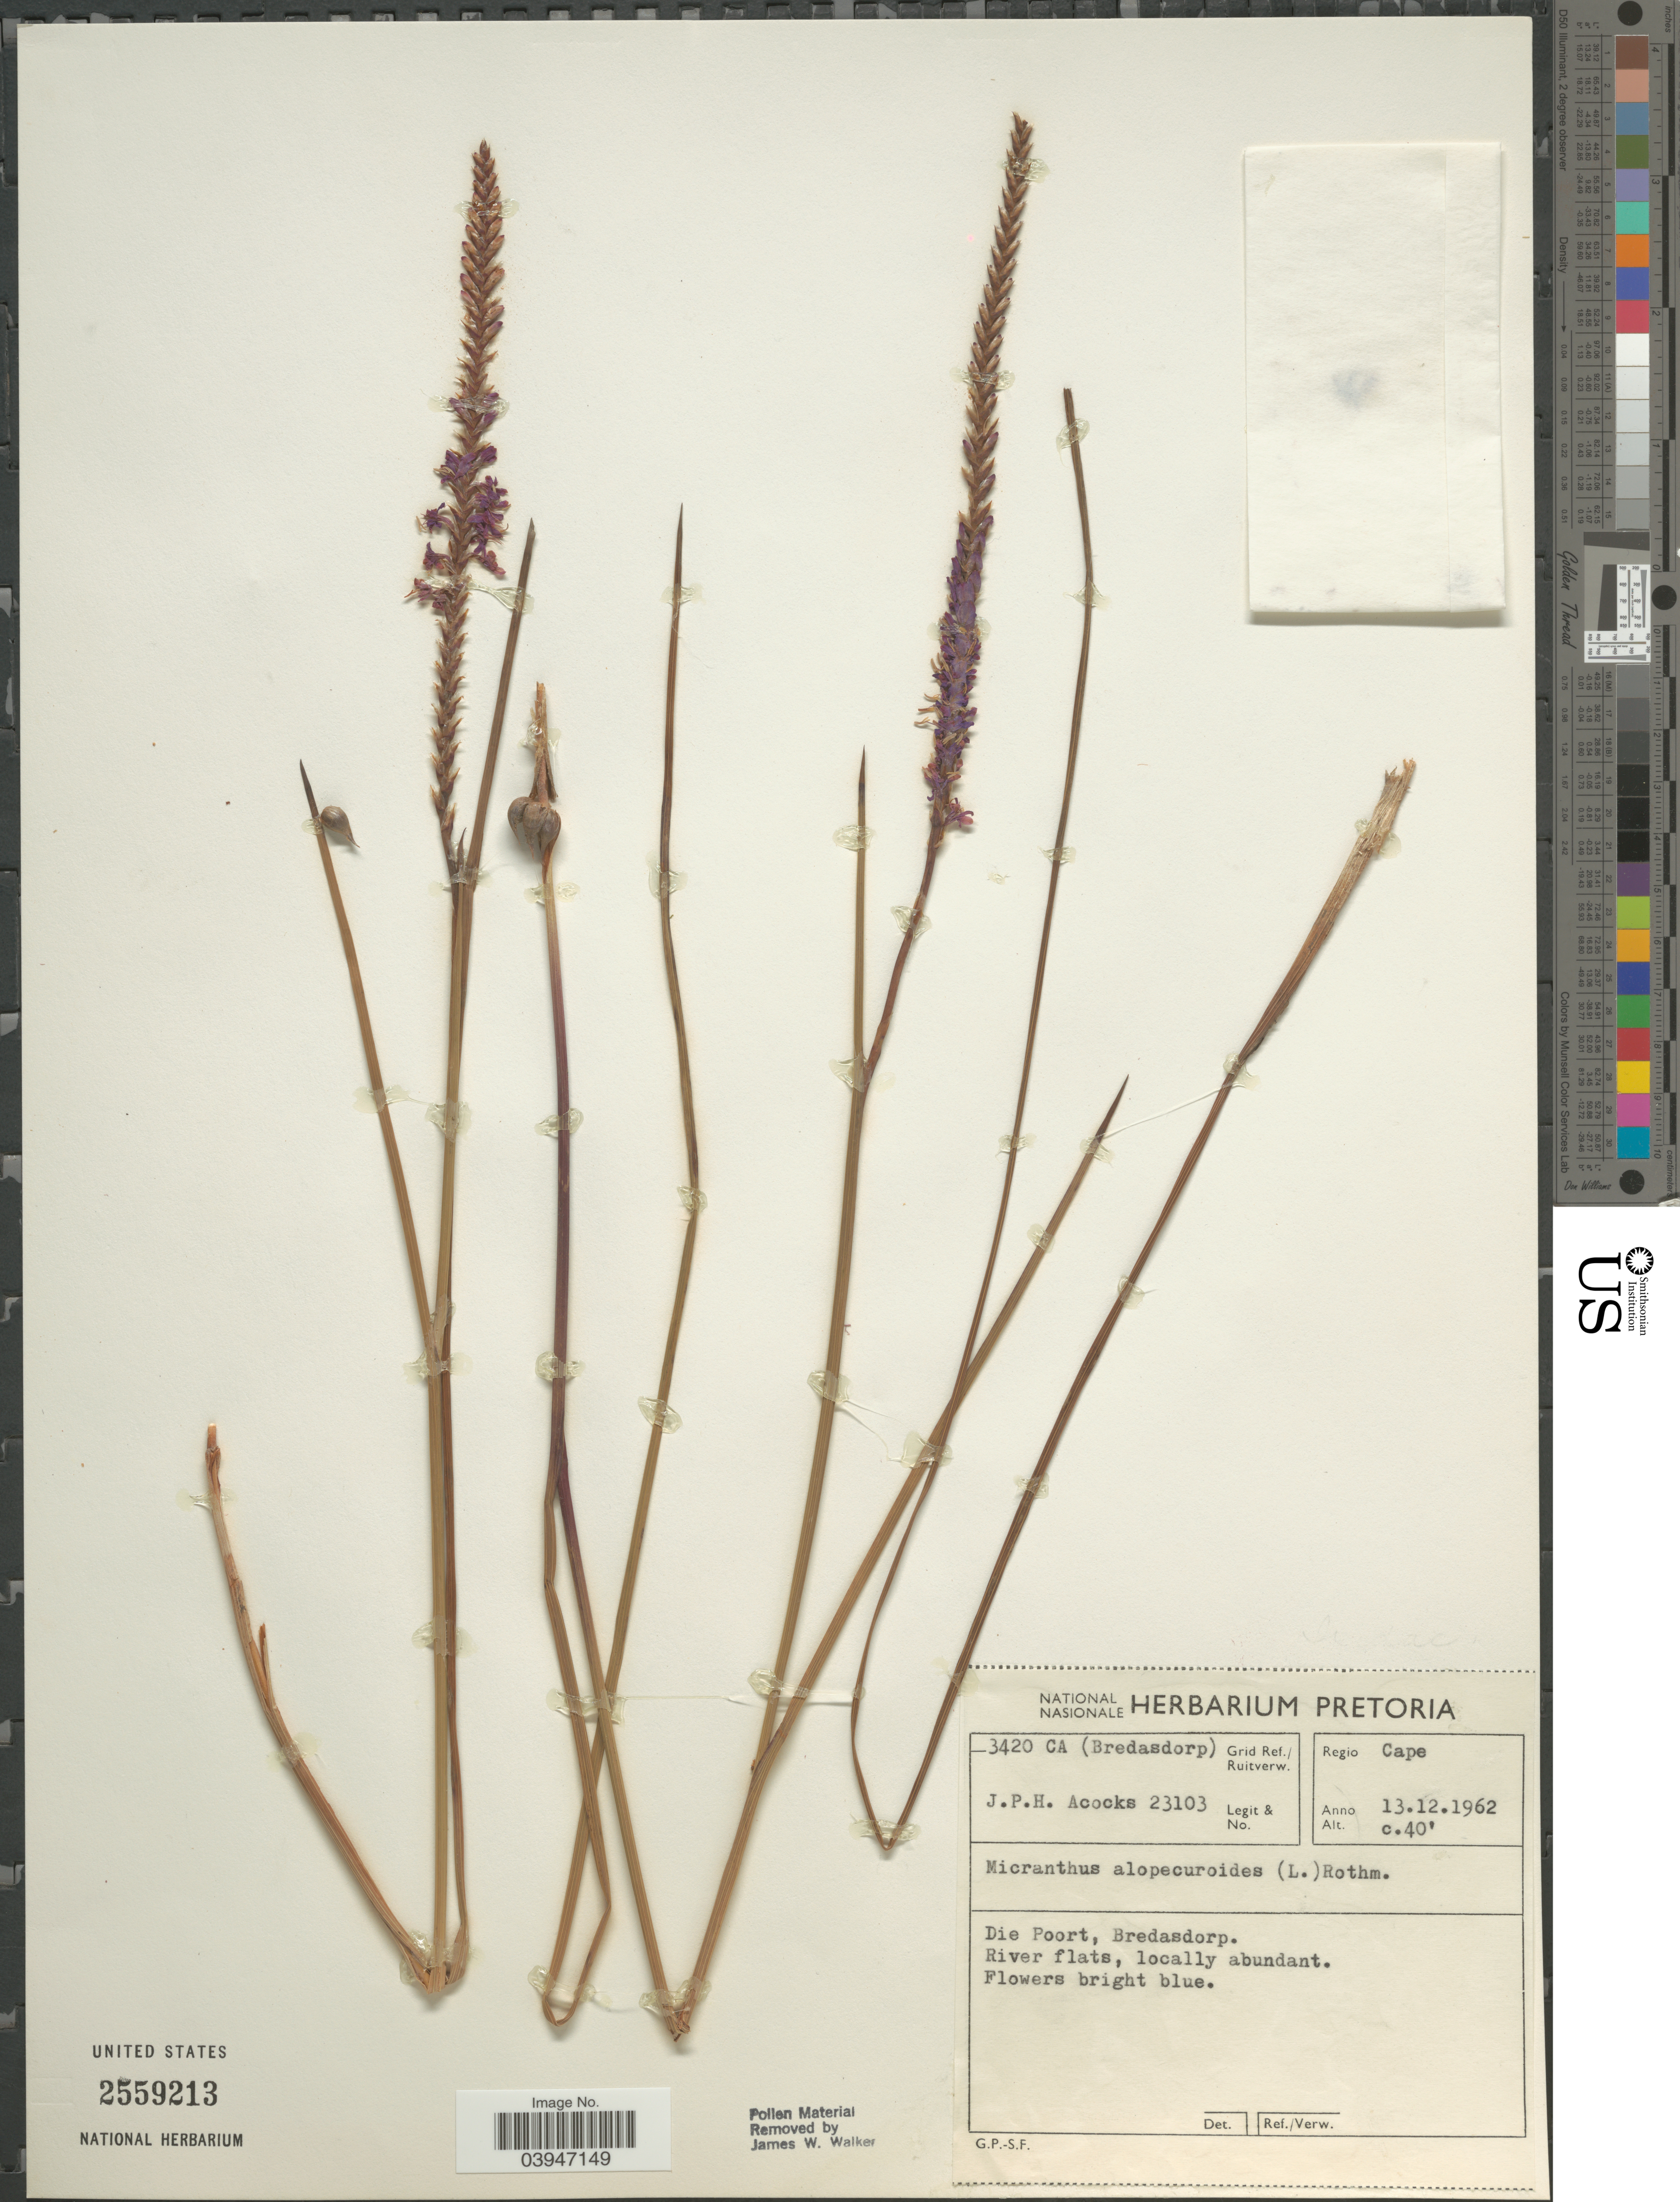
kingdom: Plantae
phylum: Tracheophyta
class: Liliopsida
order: Asparagales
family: Iridaceae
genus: Micranthus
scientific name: Micranthus alopecuroides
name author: (L.) Eckl.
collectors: J. P. Acocks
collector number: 23103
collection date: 1962-12-13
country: South Africa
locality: Grid Ref./ Ruitverw. 3420 CA (Bredasdorp). Regio Cape. Die Poort, Bredasdorp.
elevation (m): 12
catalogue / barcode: US 2559213